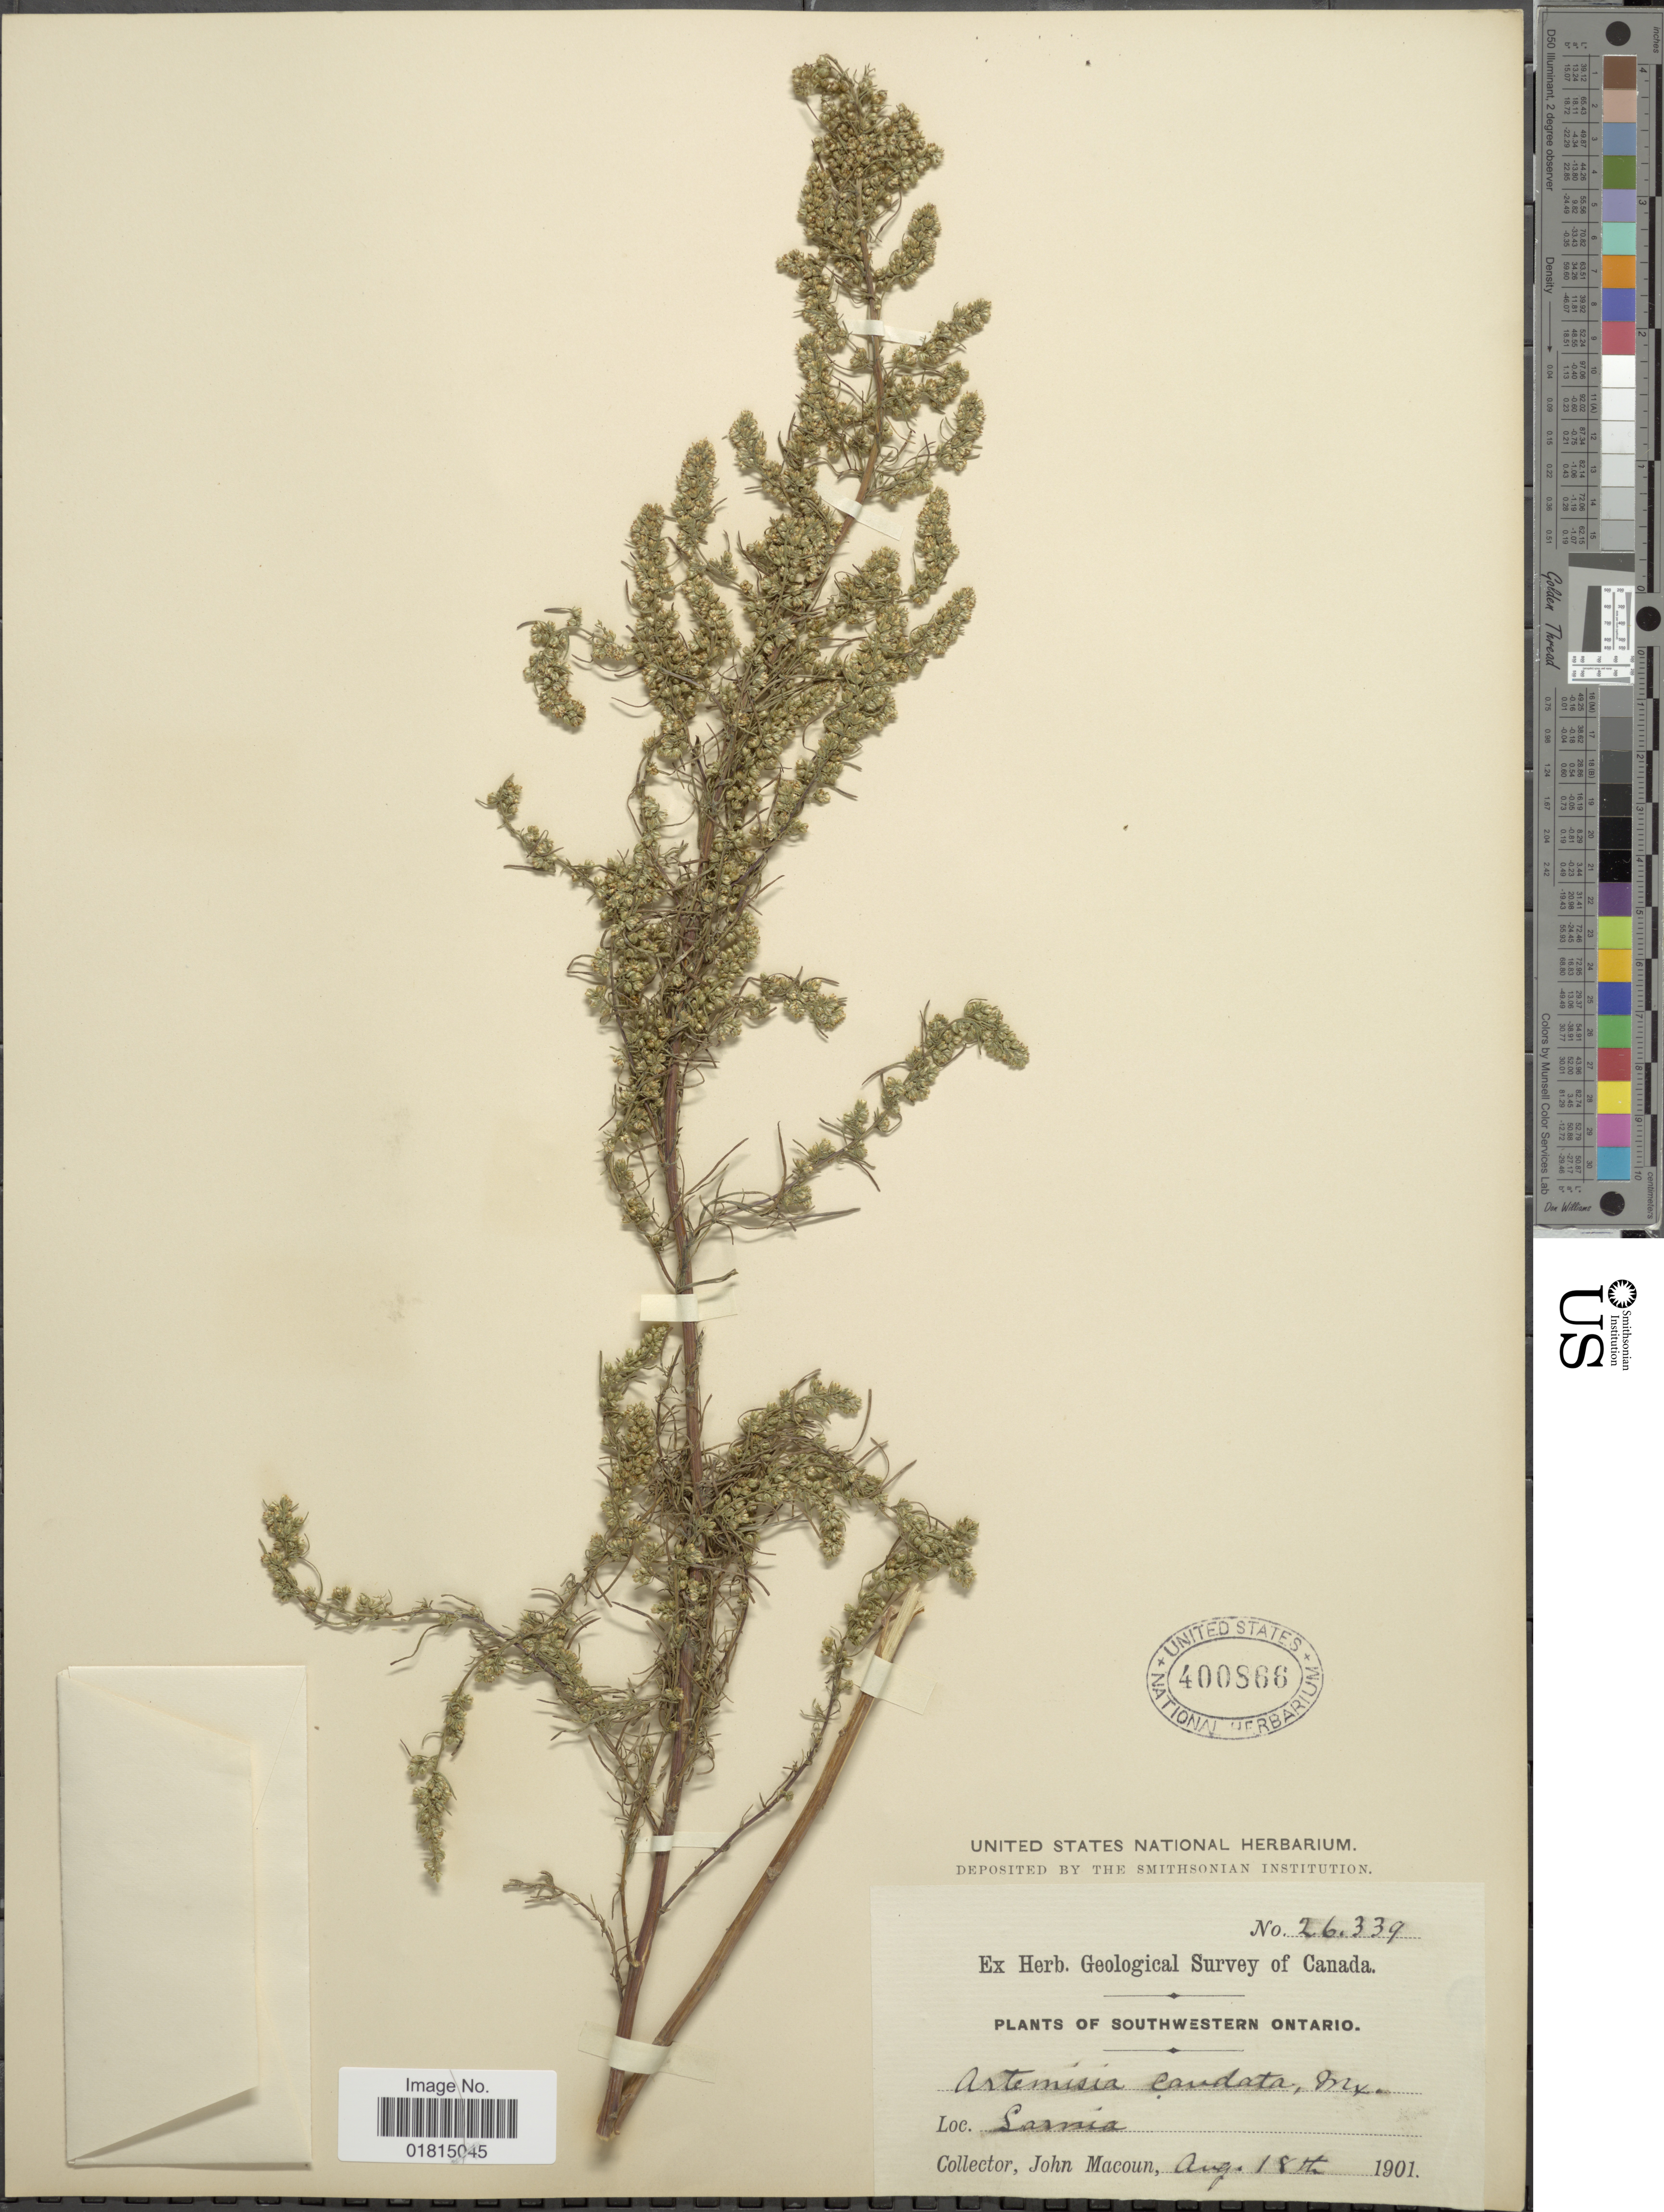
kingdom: Plantae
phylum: Tracheophyta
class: Magnoliopsida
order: Asterales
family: Asteraceae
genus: Artemisia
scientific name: Artemisia caudata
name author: Michx.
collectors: J. Macoun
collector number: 26339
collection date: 1901-08-18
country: Canada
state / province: Ontario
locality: Southwestern Ontario. Sarnia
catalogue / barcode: US 400866